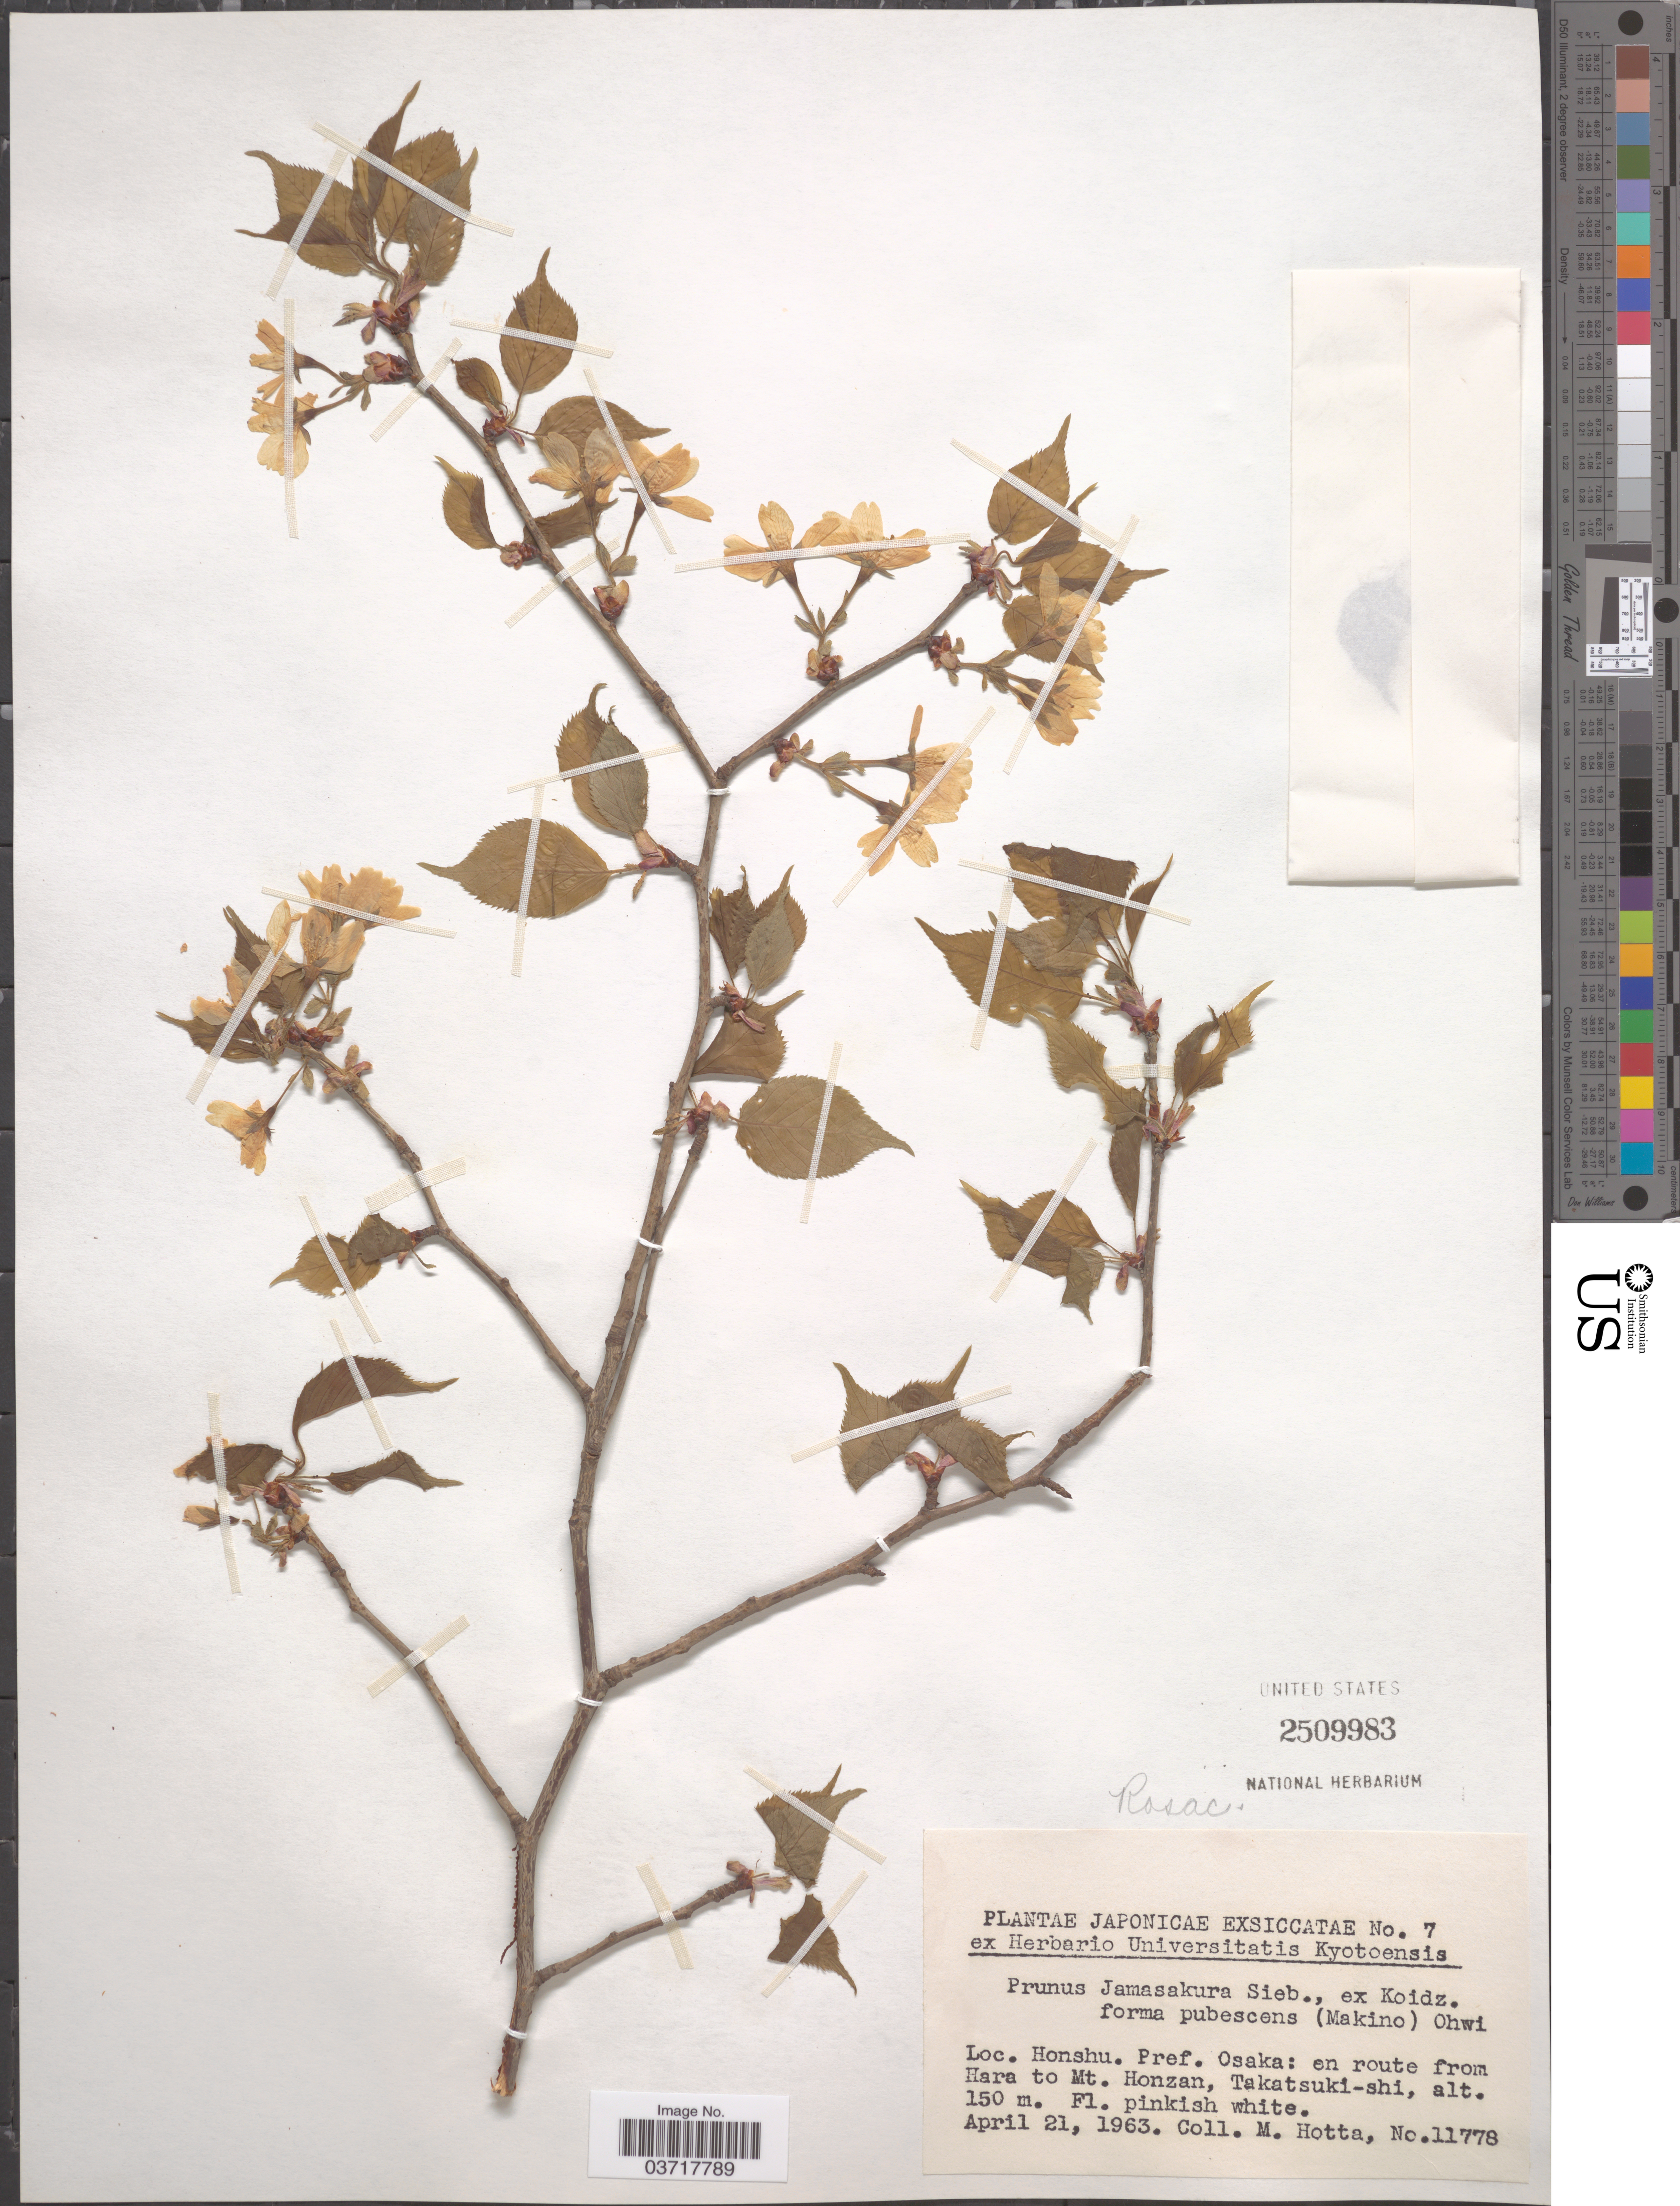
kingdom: Plantae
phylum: Tracheophyta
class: Magnoliopsida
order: Rosales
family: Rosaceae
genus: Prunus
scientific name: Prunus jamasakura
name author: Siebold ex Koidz.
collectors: M. Hotta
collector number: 11778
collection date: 1963-04-21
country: Japan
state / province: Osaka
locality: Honshu, Pref. Osaka: en route from Hara to Mt. Honzan, Takatsuki, shi.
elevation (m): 150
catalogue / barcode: US 2509983